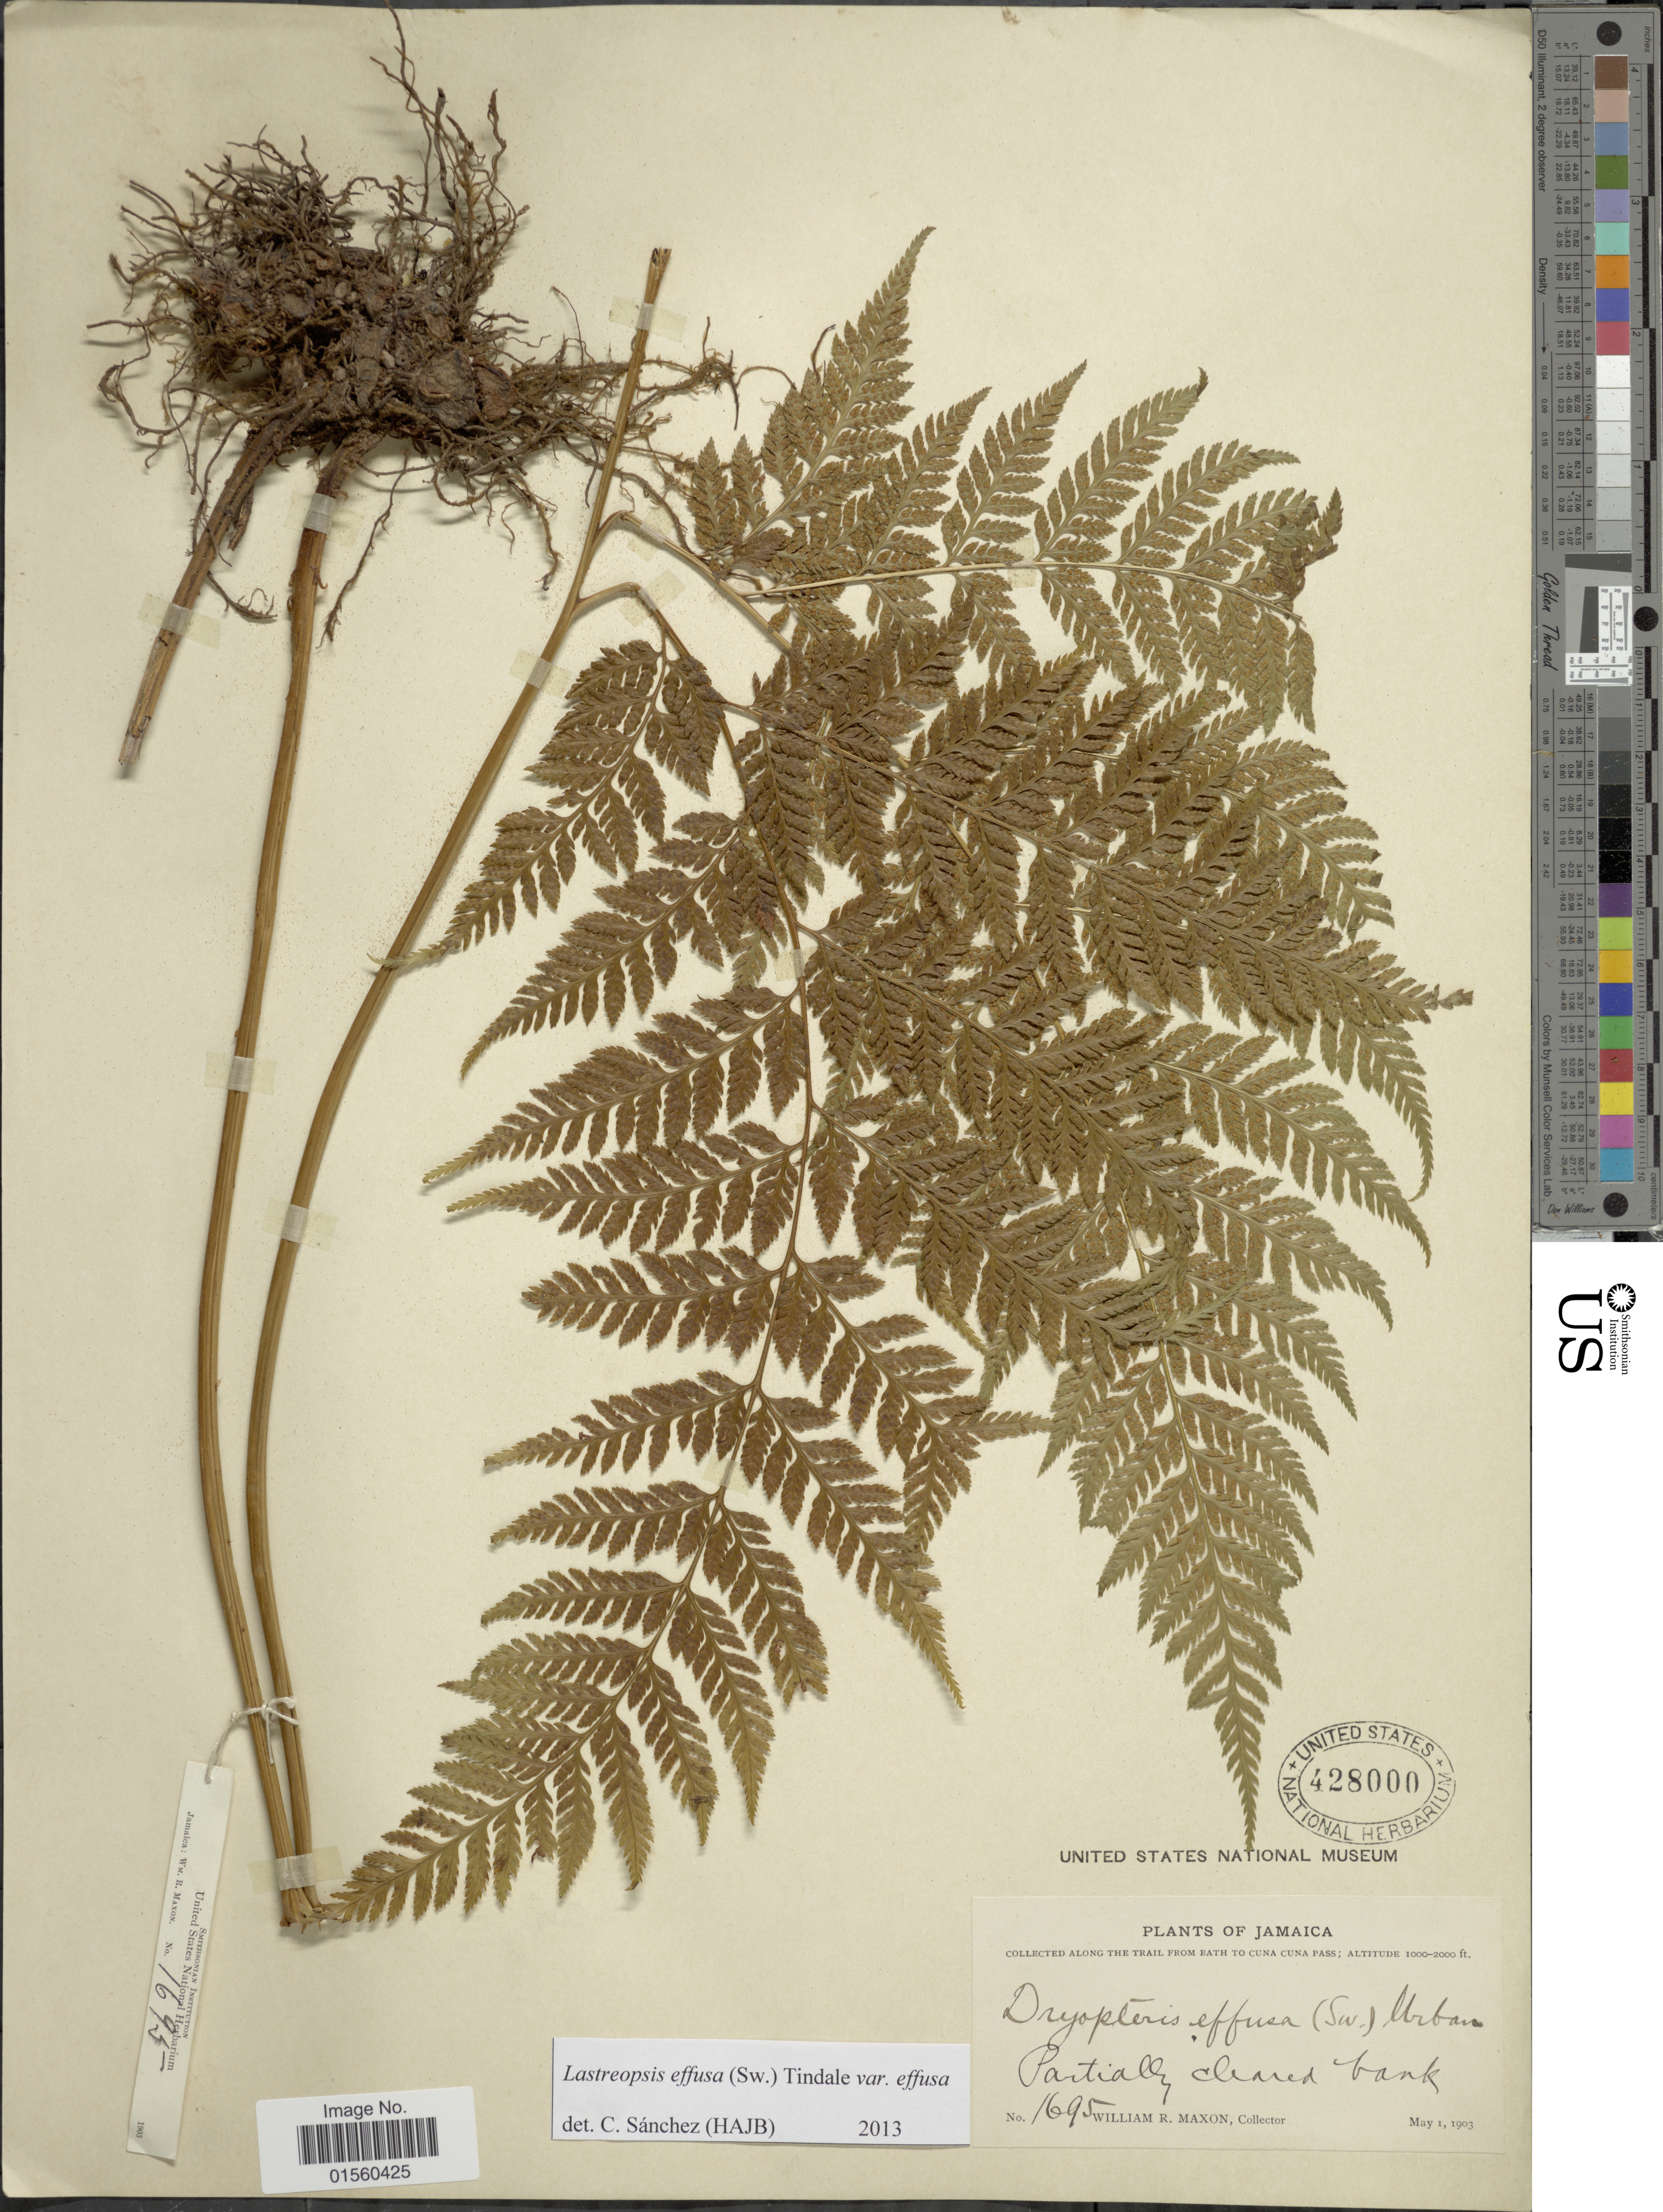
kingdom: Plantae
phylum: Tracheophyta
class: Polypodiopsida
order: Polypodiales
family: Dryopteridaceae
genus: Parapolystichum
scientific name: Parapolystichum effusum var. effusum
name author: (Sw.) Ching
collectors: W. R. Maxon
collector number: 1695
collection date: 1903-05-01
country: Jamaica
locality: Along the trail from Bath to Cuna Cuna Pass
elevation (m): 305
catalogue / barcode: US 428000